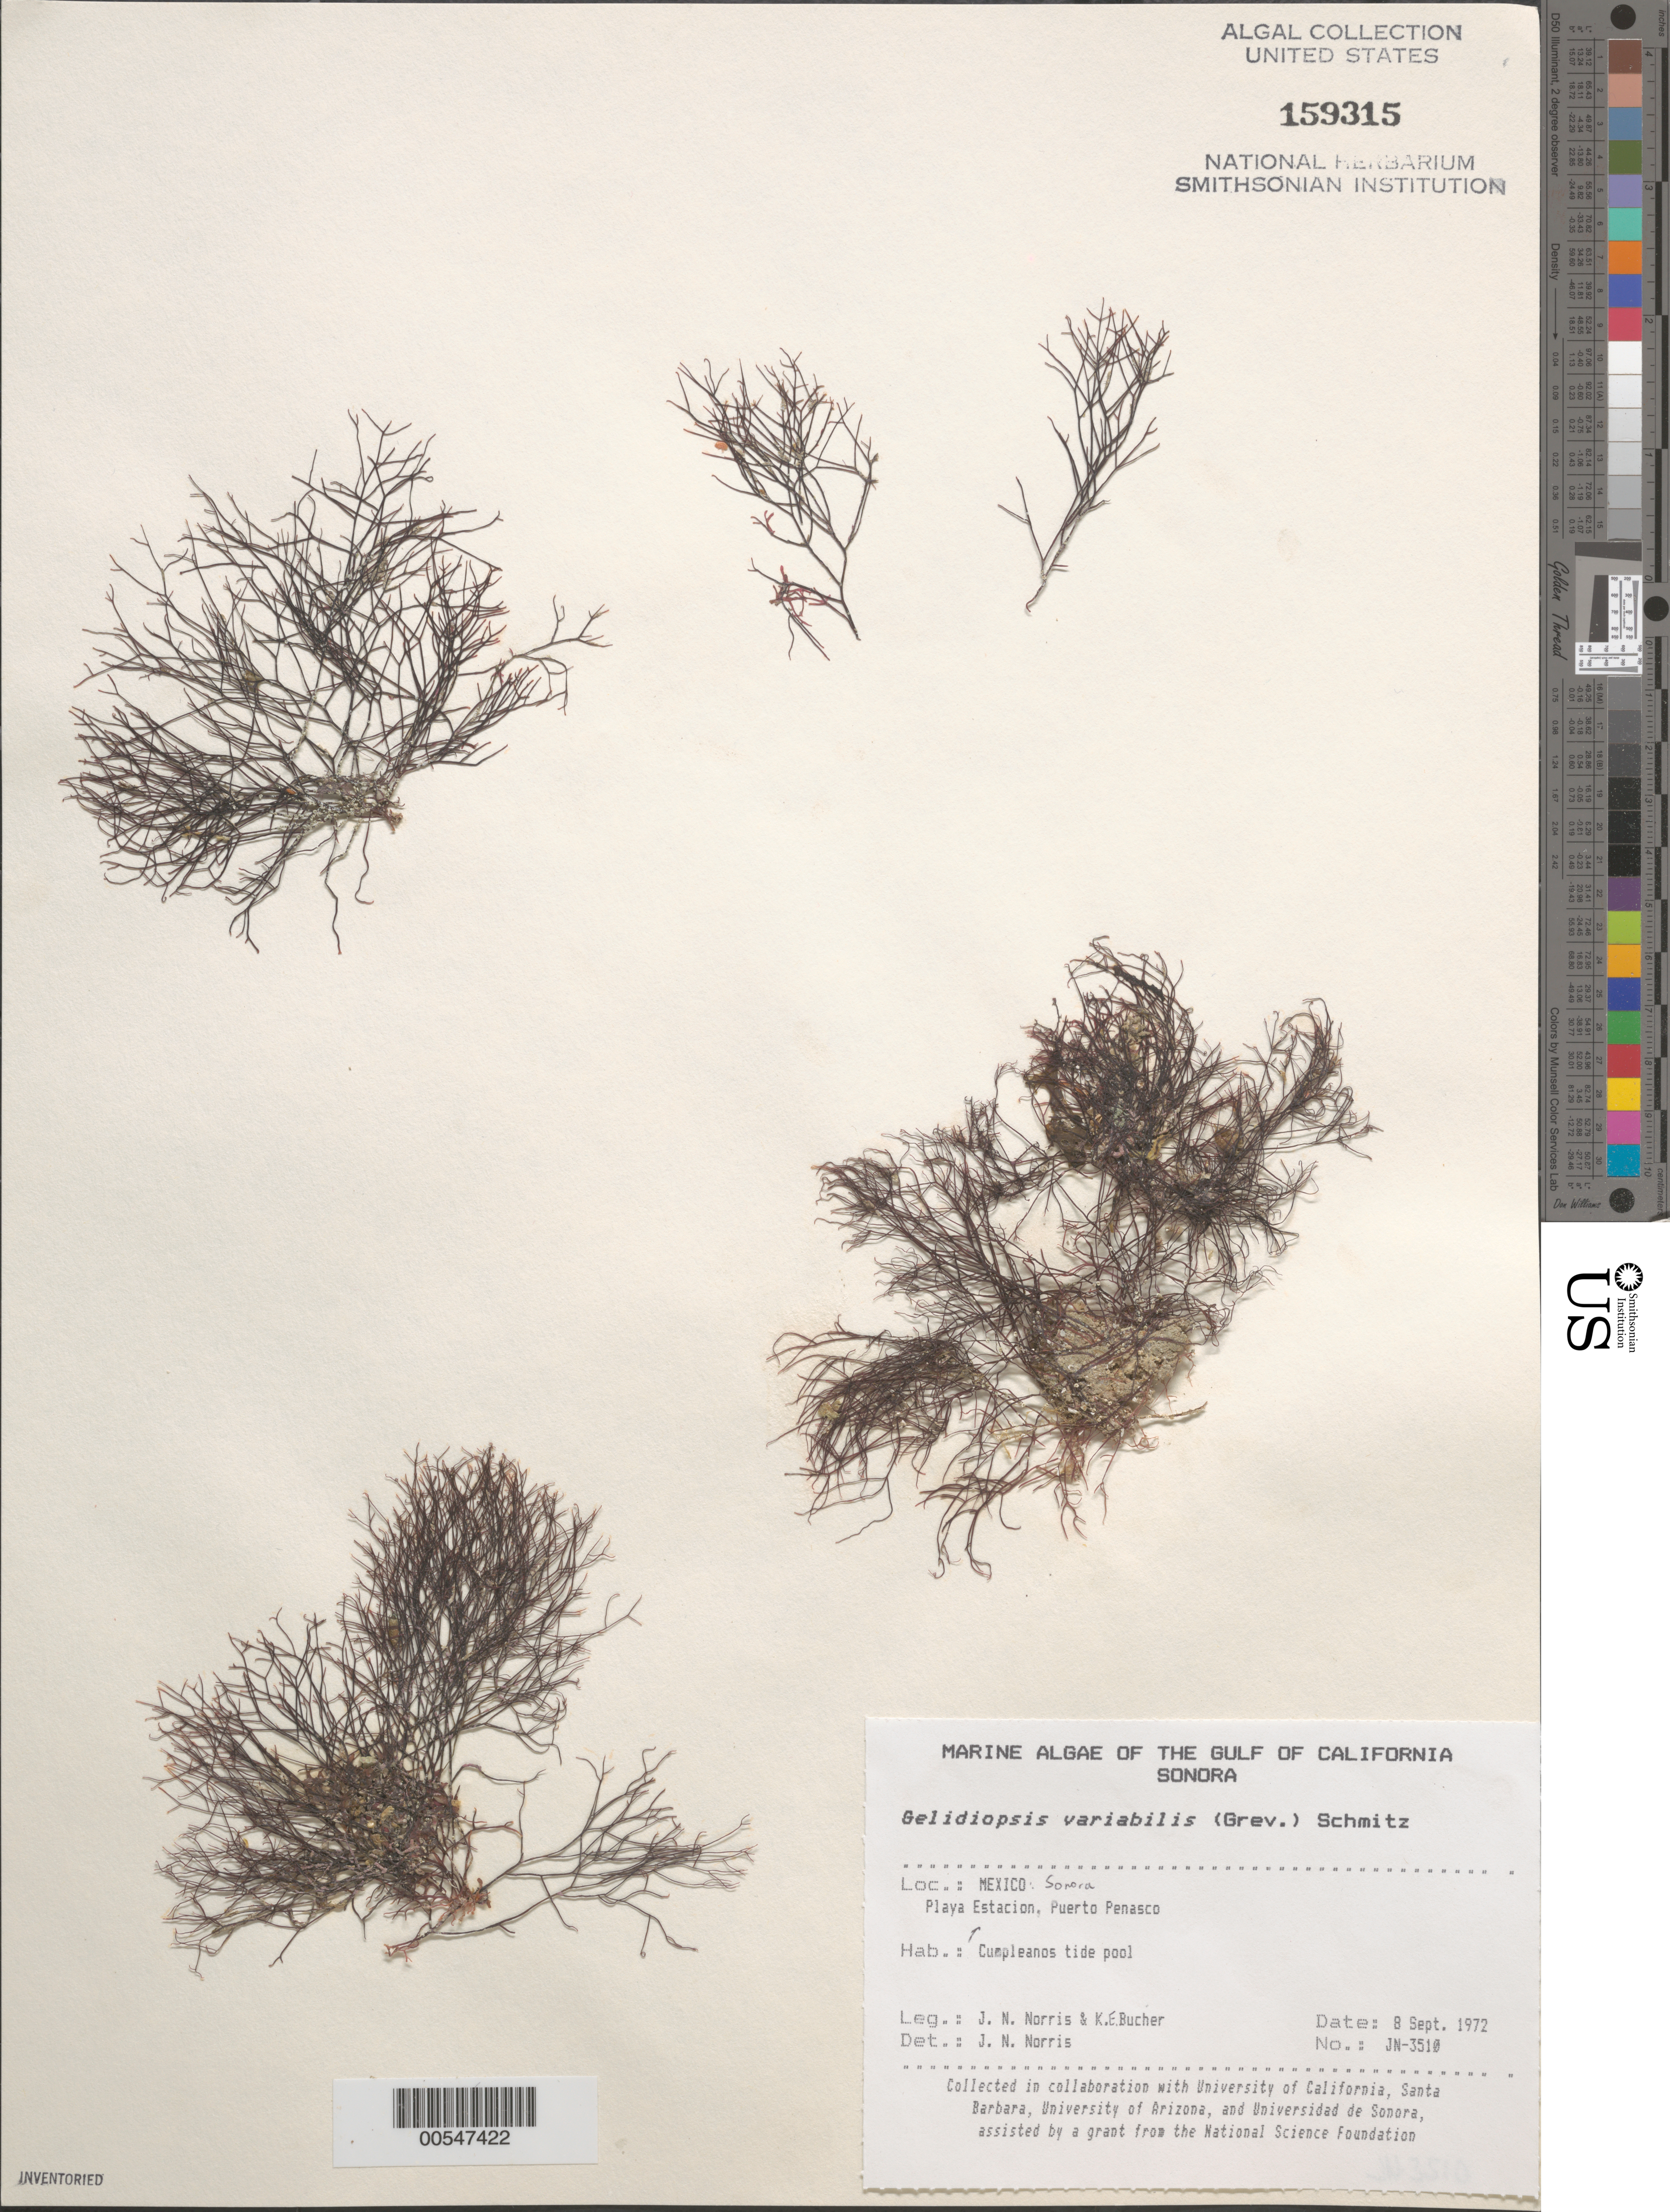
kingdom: Plantae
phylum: Rhodophyta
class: Florideophyceae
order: Rhodymeniales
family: Lomentariaceae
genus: Ceratodictyon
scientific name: Ceratodictyon variabile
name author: (J. Agardh) R.E. Norris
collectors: J. N. Norris & K. E. Bucher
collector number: JN-3510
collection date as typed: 08 Sep 1972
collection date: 1972-09-08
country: Mexico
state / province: Sonora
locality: Playa Estacion, Puerto Penasco, Cumpleanos tide pool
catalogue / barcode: US 159315